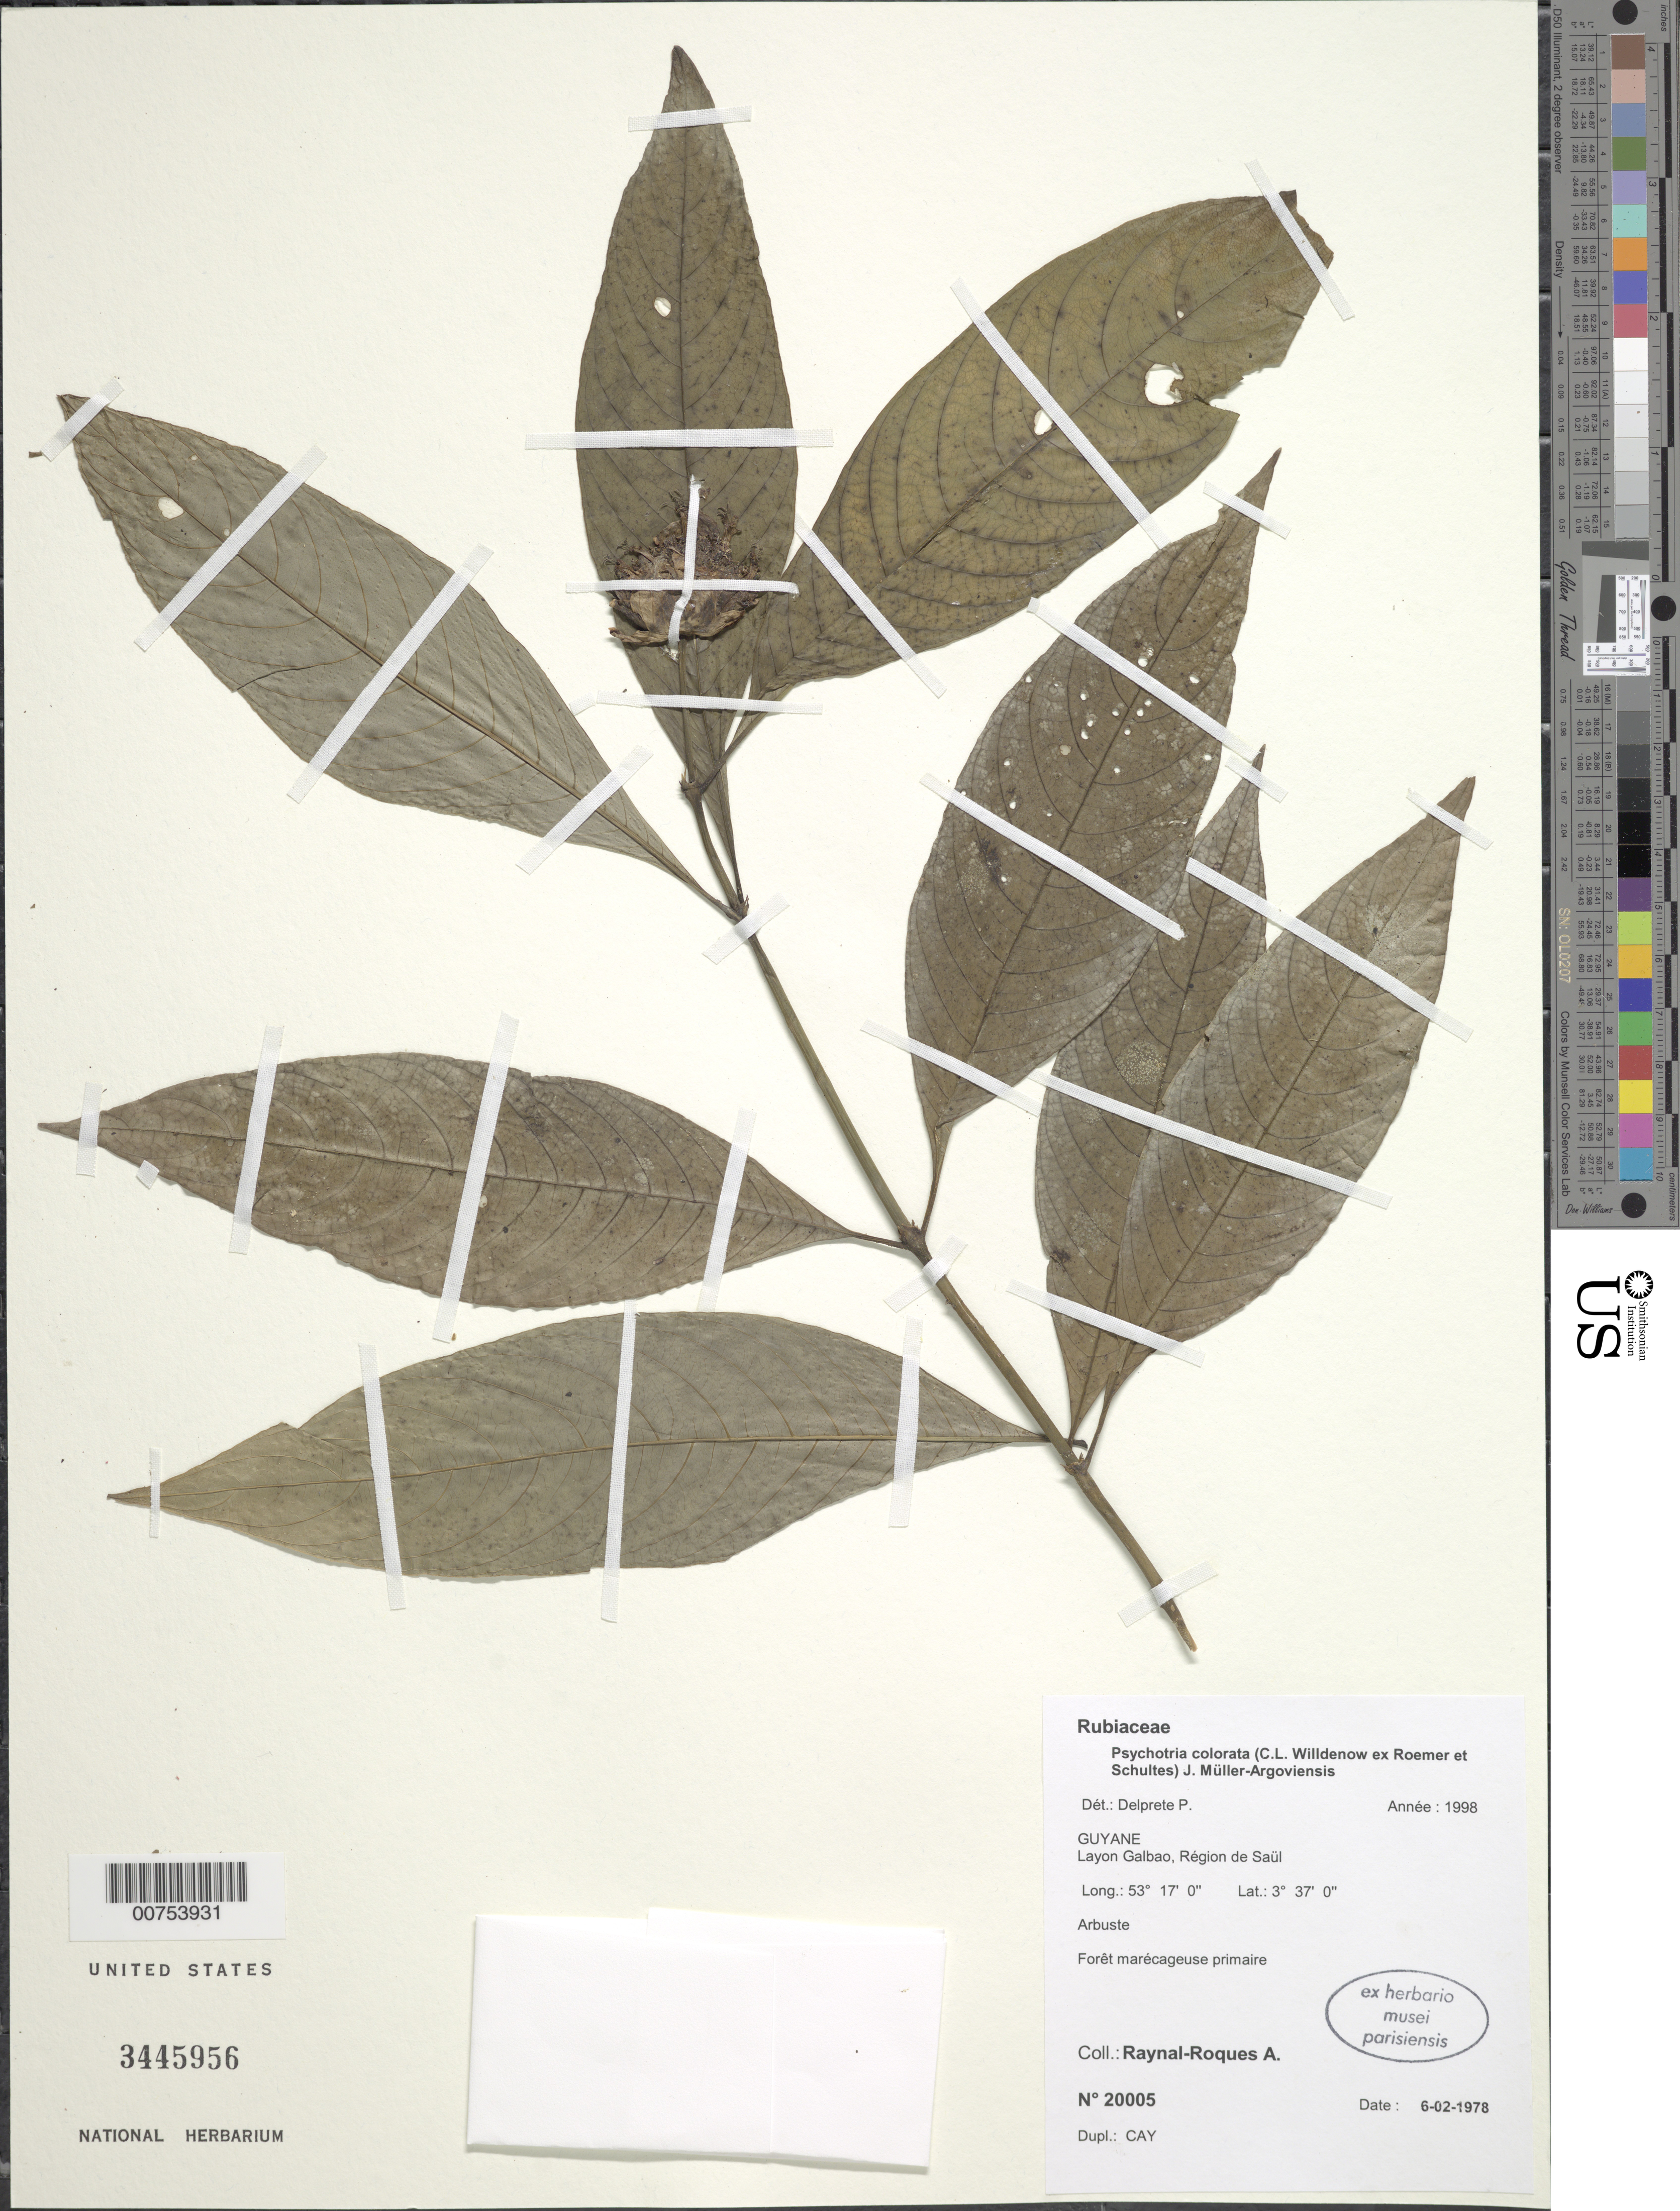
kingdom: Plantae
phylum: Tracheophyta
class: Magnoliopsida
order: Gentianales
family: Rubiaceae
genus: Palicourea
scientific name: Palicourea colorata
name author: (Hoffmanns. ex Roem. & Schult.) Delprete & J.H. Kirkbr.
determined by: Kirkbride, J. H., Jr.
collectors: A. M. Raynal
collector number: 20005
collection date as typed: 6-Feb-78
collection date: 1978-02-06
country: French Guiana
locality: Saül, layon Galbao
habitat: Swampy primary forest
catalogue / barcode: US 3445956